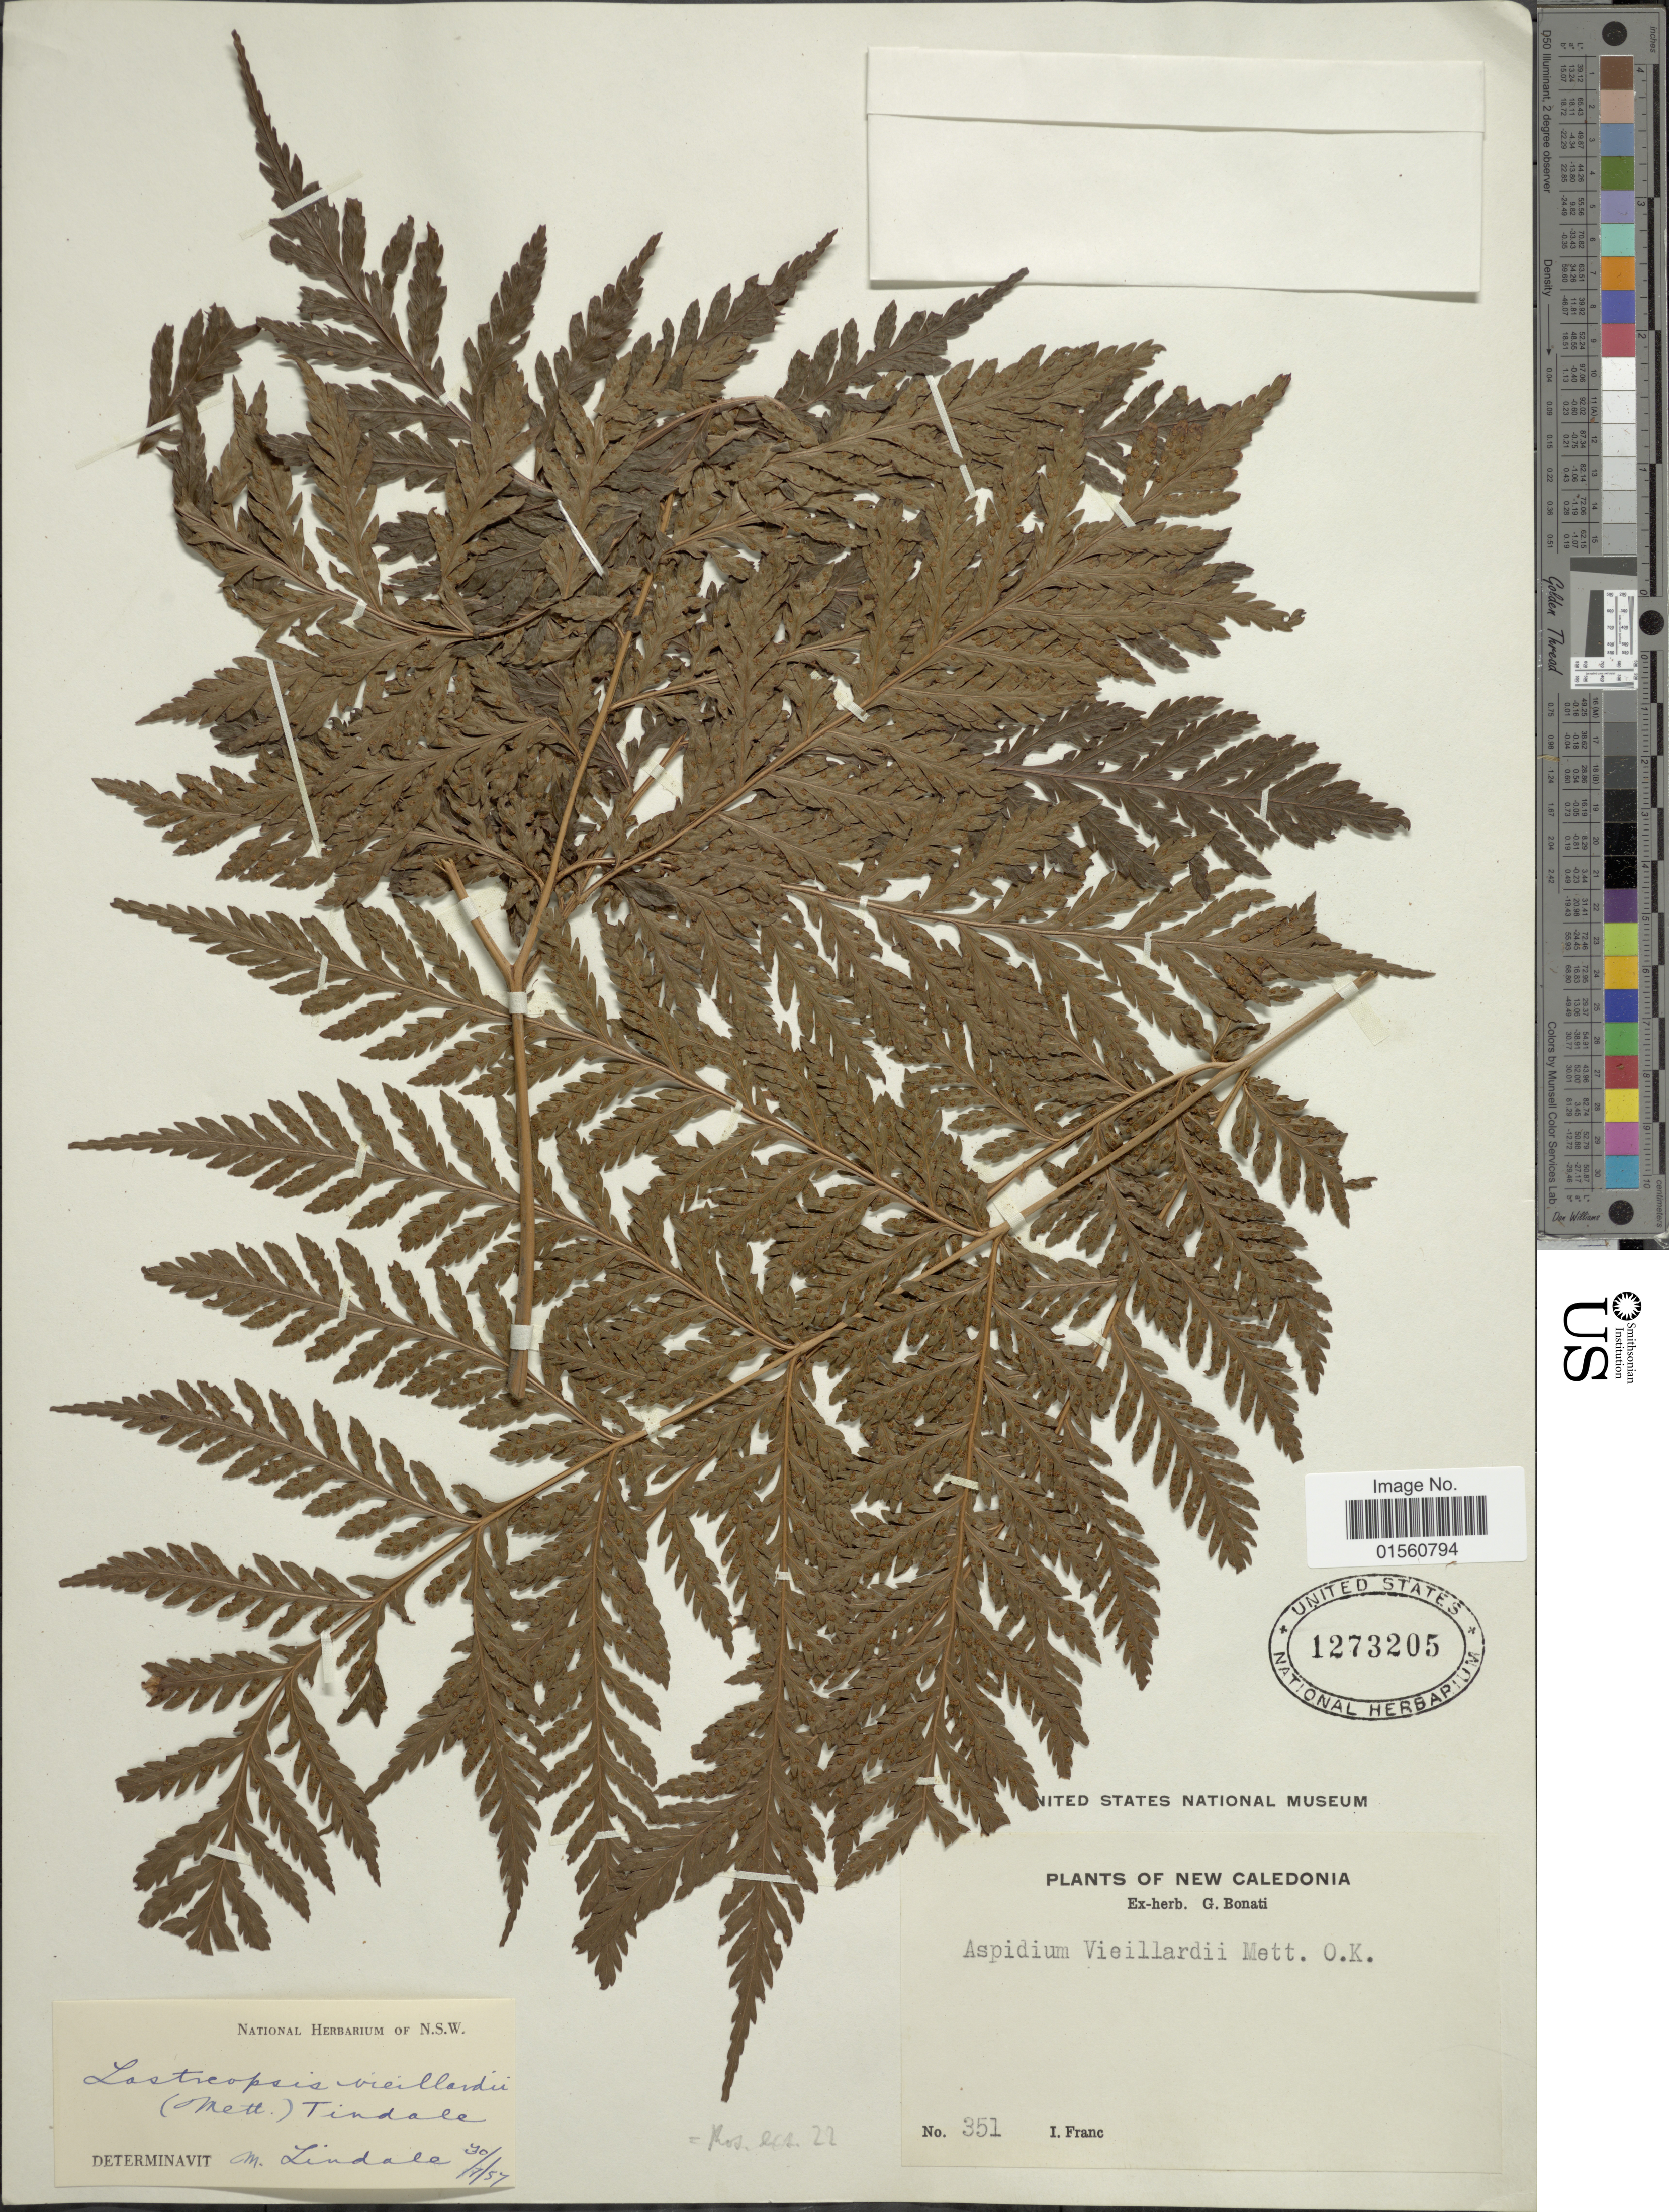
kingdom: Plantae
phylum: Tracheophyta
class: Polypodiopsida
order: Polypodiales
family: Dryopteridaceae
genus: Lastreopsis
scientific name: Lastreopsis vieillardii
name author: (Mett.) Tindale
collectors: I. Franc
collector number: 351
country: New Caledonia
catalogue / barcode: US 1273205